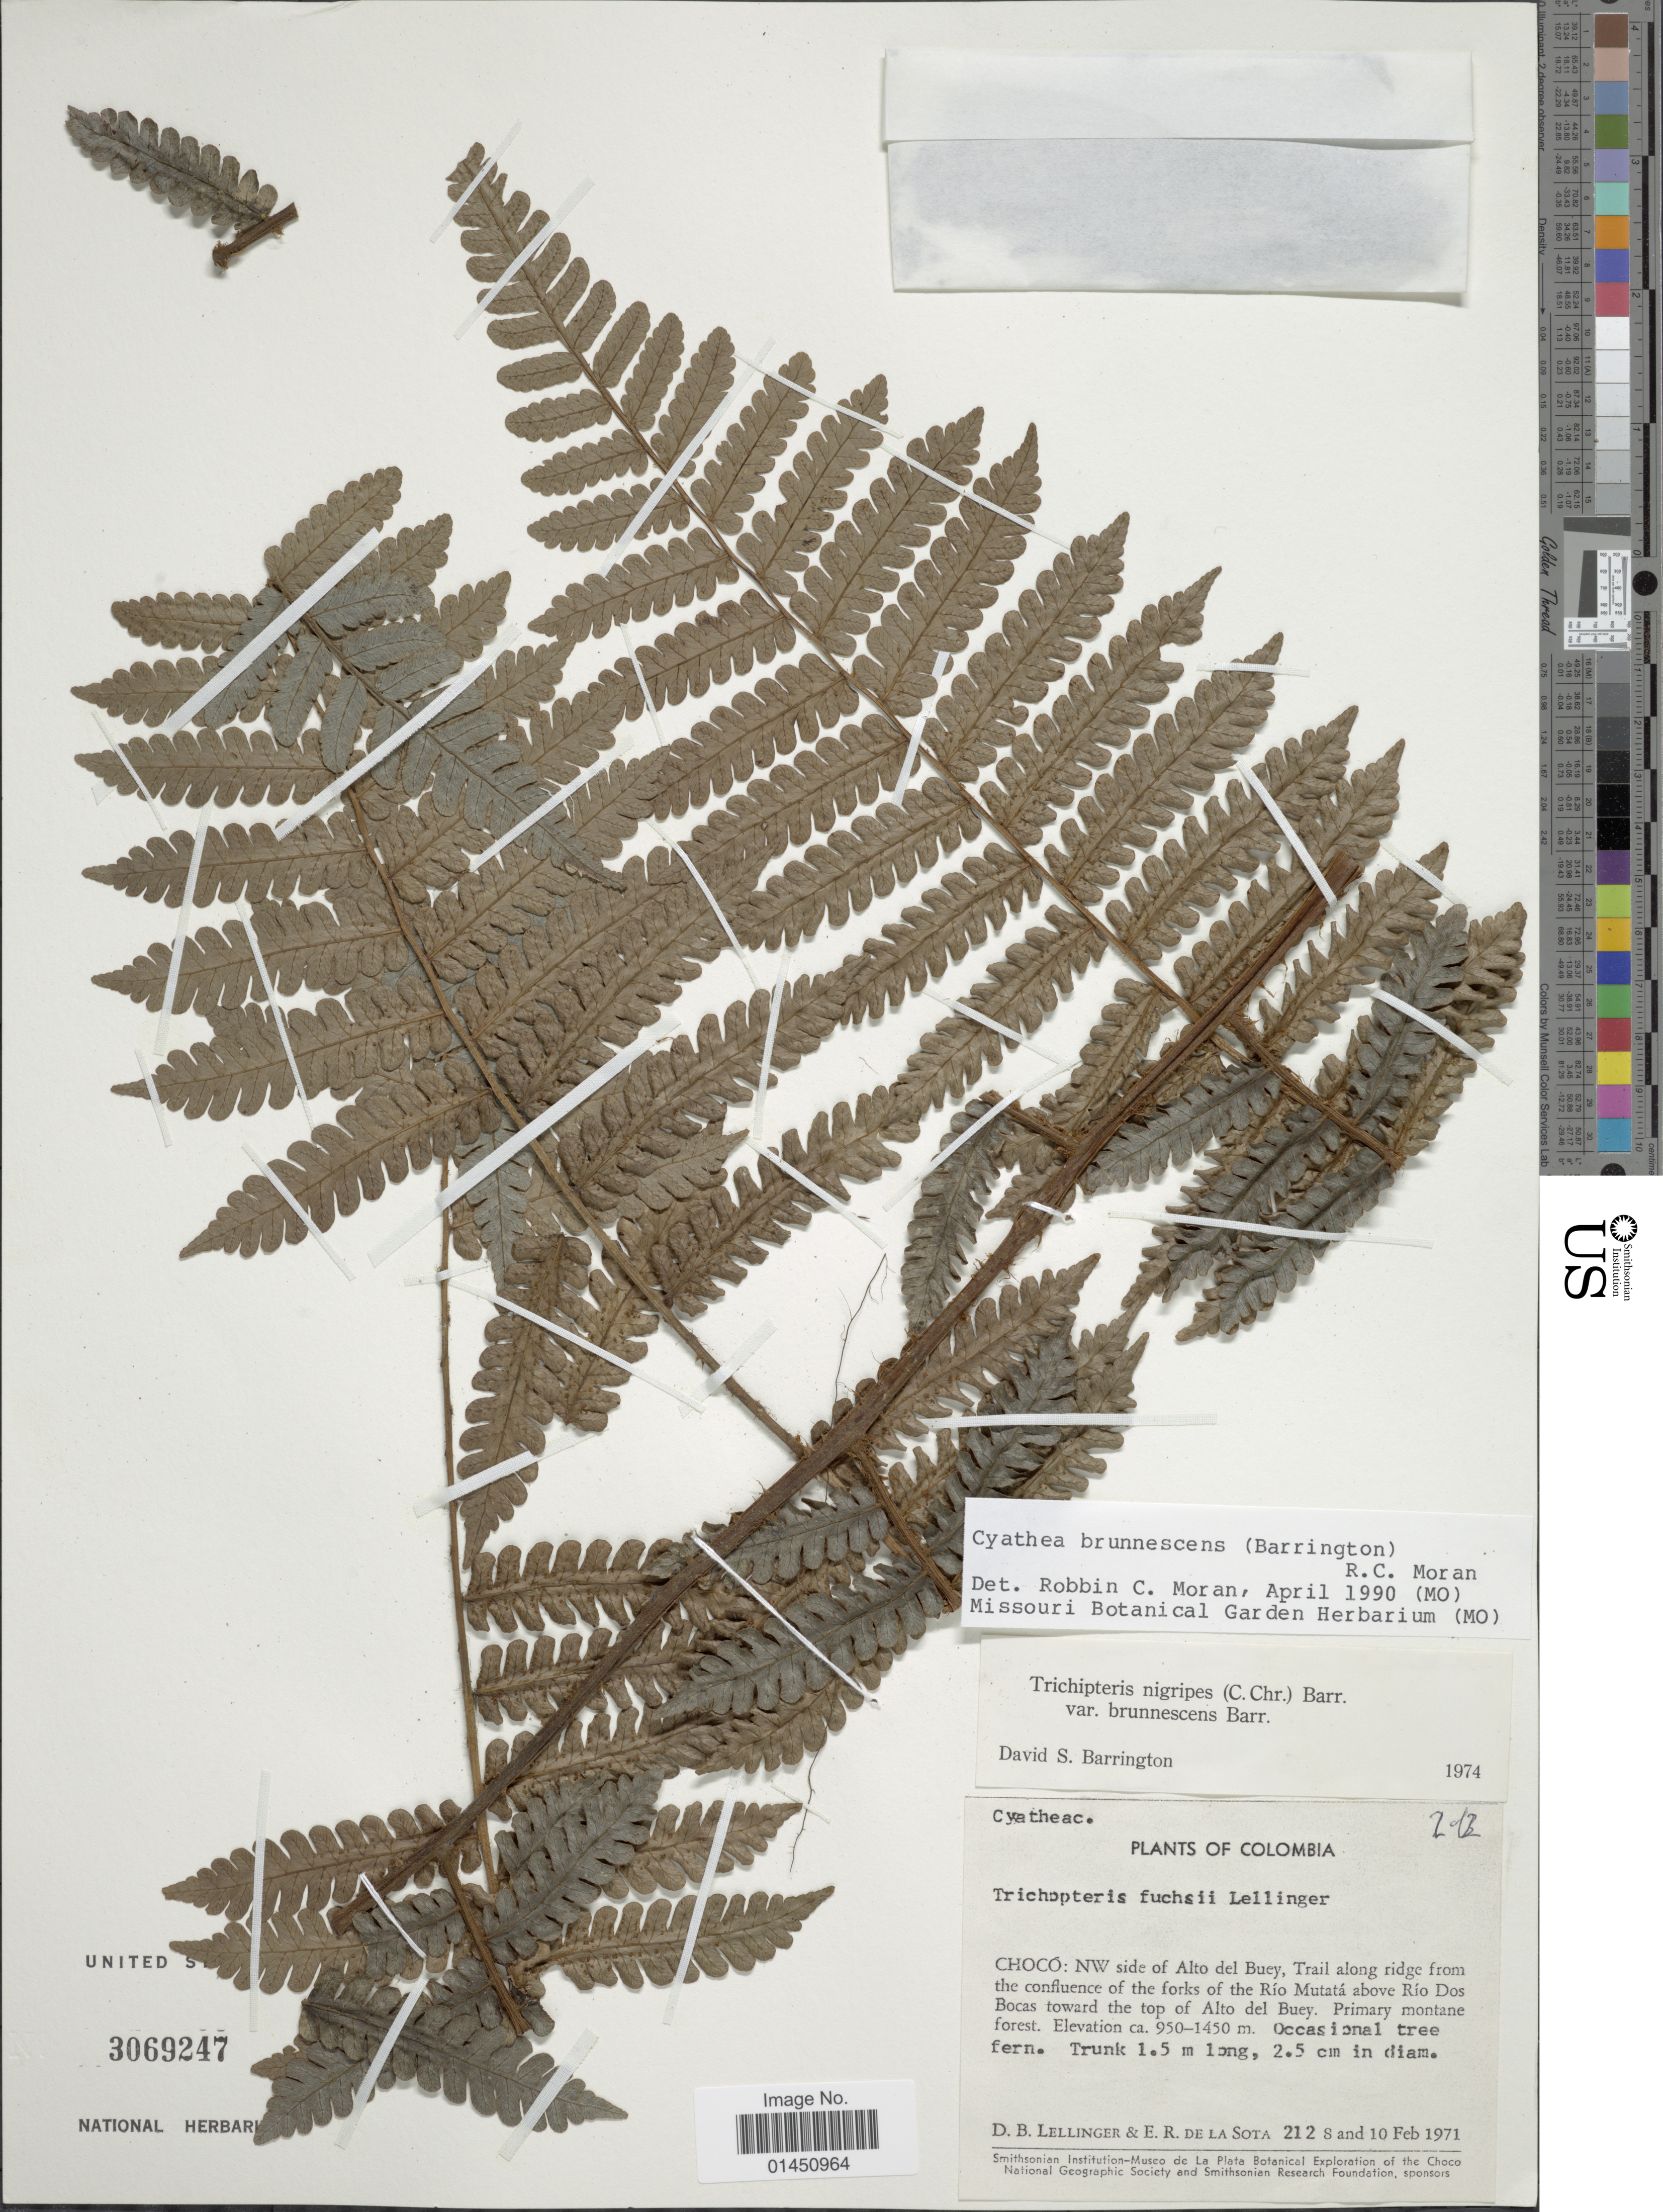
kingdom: Plantae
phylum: Tracheophyta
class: Polypodiopsida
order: Cyatheales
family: Cyatheaceae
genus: Cyathea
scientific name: Cyathea brunnescens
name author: (Barrington) R.C. Moran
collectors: D. B. Lellinger & E. R. de la Sota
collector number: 212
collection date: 1971-02-08/1971-02-10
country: Colombia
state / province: Chocó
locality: NW side of Alto del Buey, Trail along ridge from the confluence of the forks of the Rio Mutata above Rio Dos Bocas toward the top of Alto del Buey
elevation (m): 950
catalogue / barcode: US 3069247